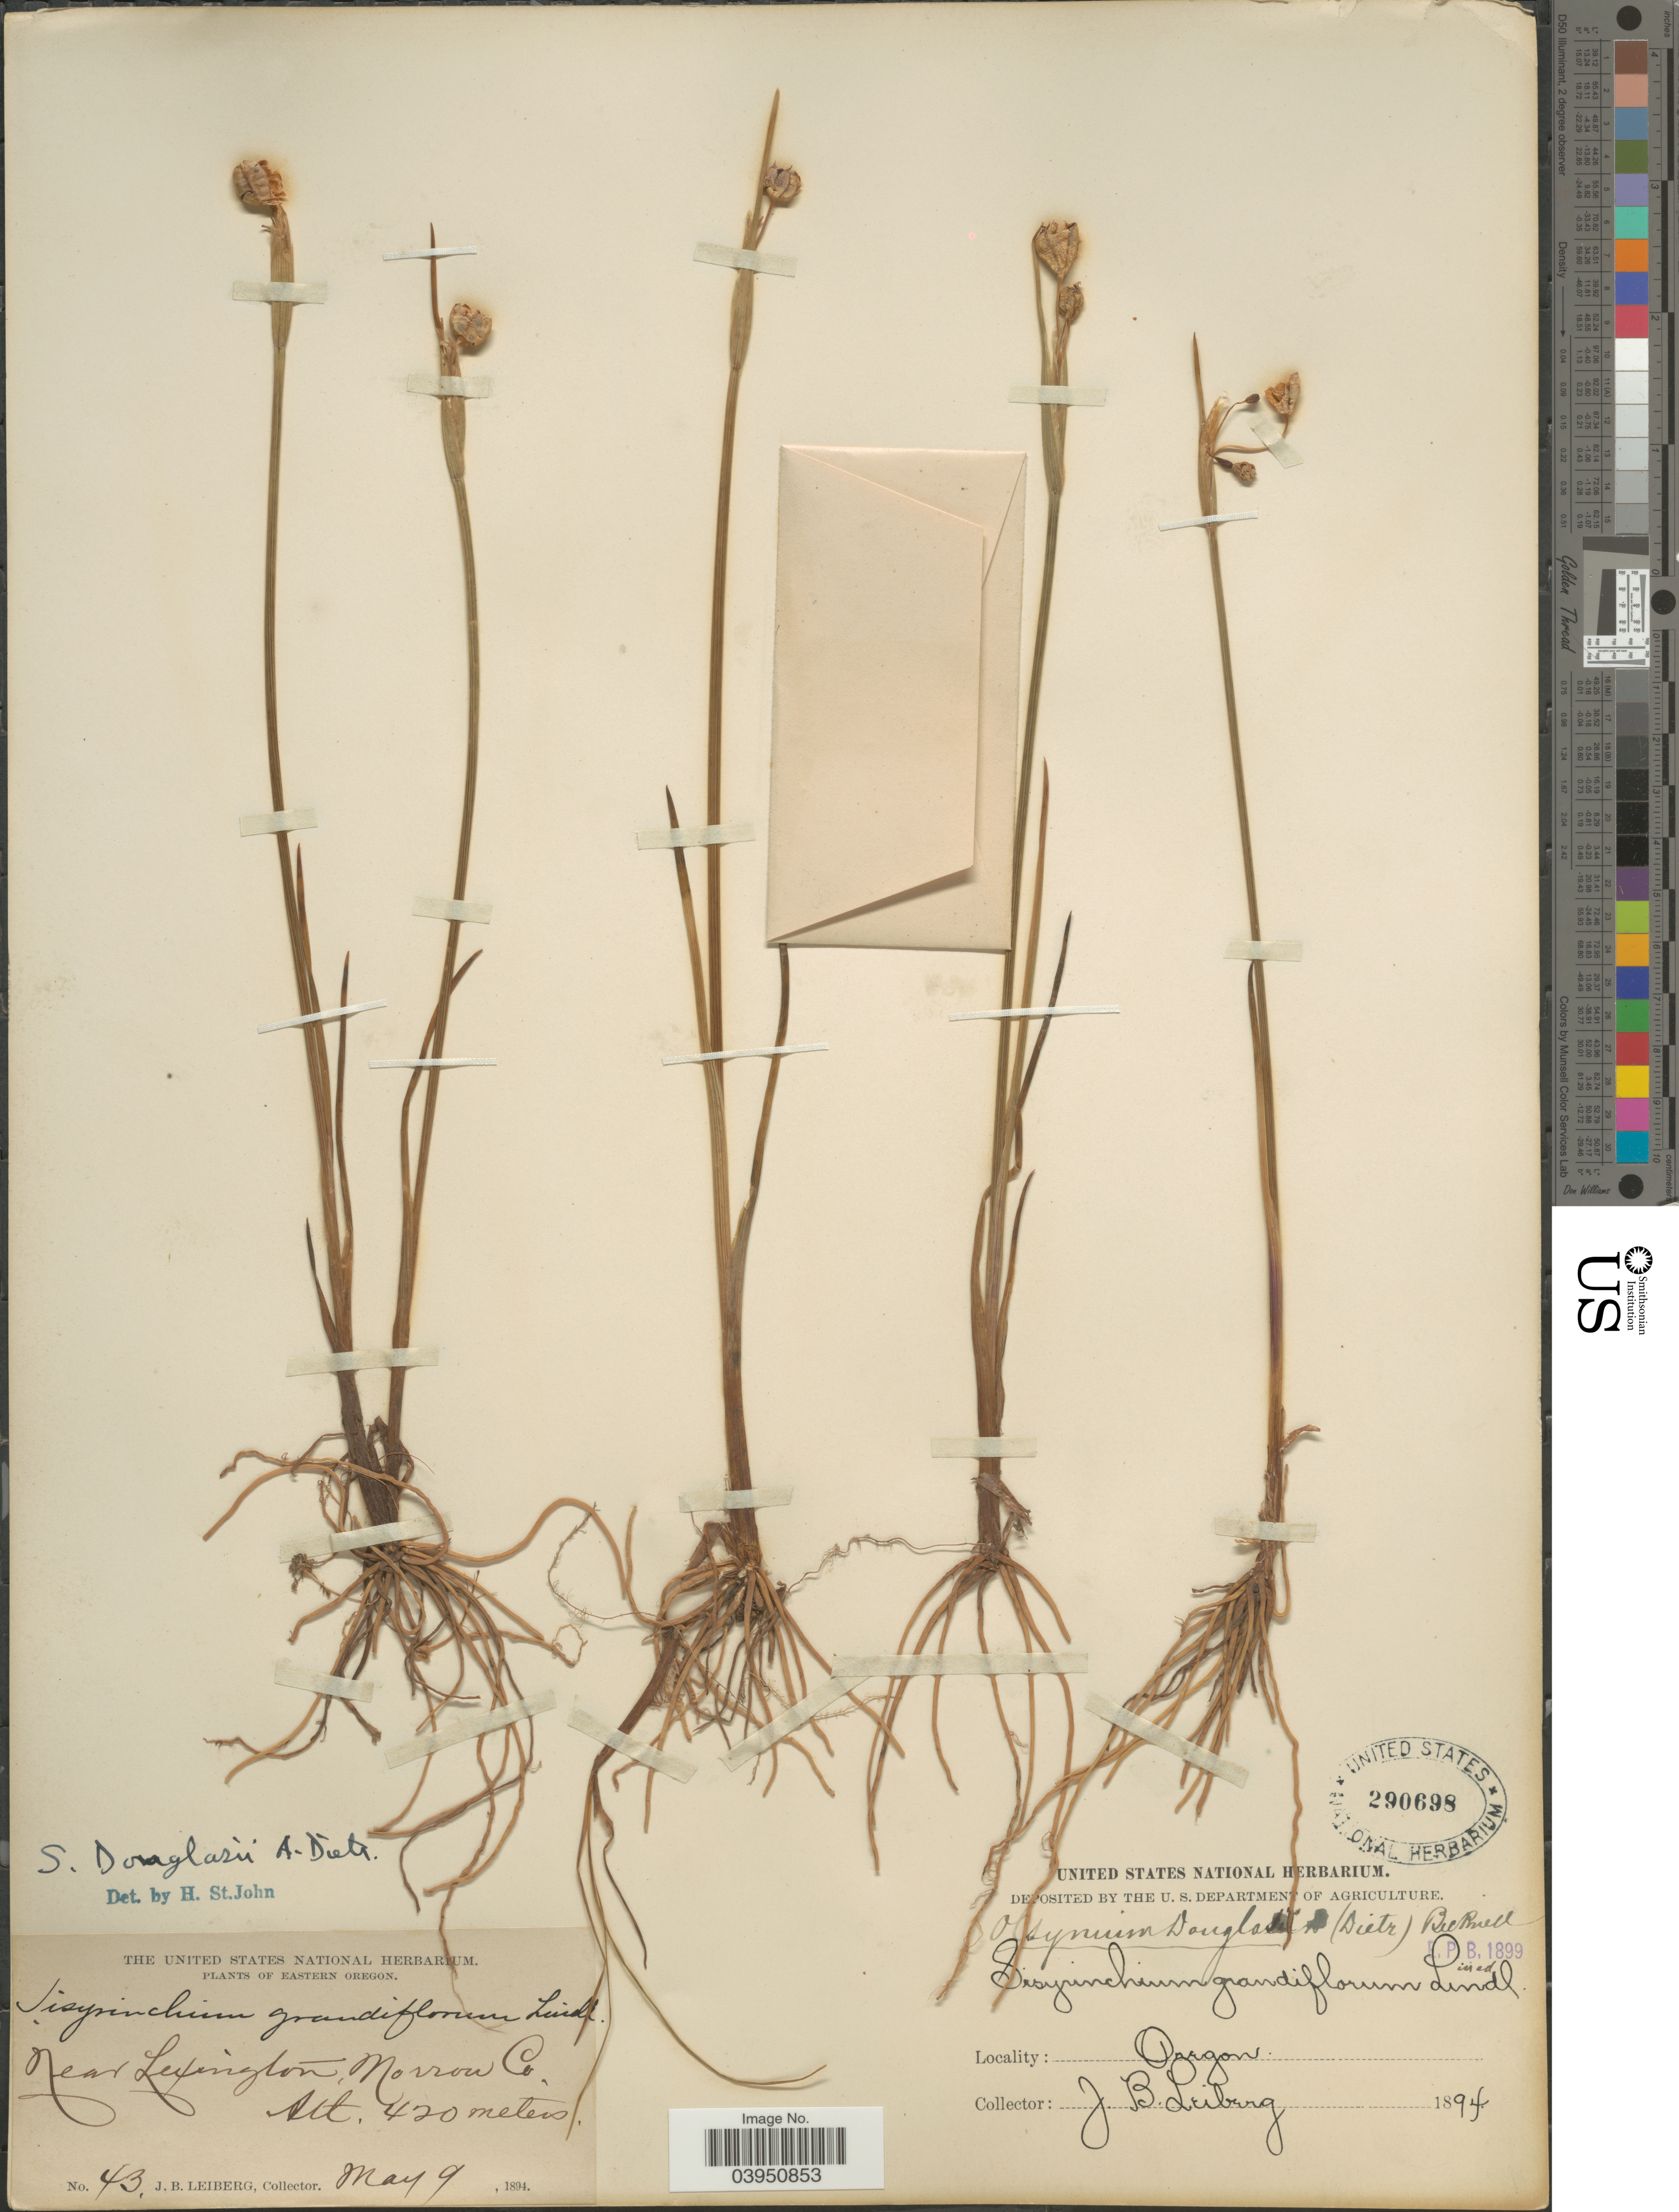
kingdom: Plantae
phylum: Tracheophyta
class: Liliopsida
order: Asparagales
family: Iridaceae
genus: Sisyrinchium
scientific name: Sisyrinchium douglasii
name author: A. Dietr.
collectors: J. B. Leiberg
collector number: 43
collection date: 1894-05-09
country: United States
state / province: Oregon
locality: Eastern Oregon. Near Lexington, Morron Co.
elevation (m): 420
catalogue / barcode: US 290698